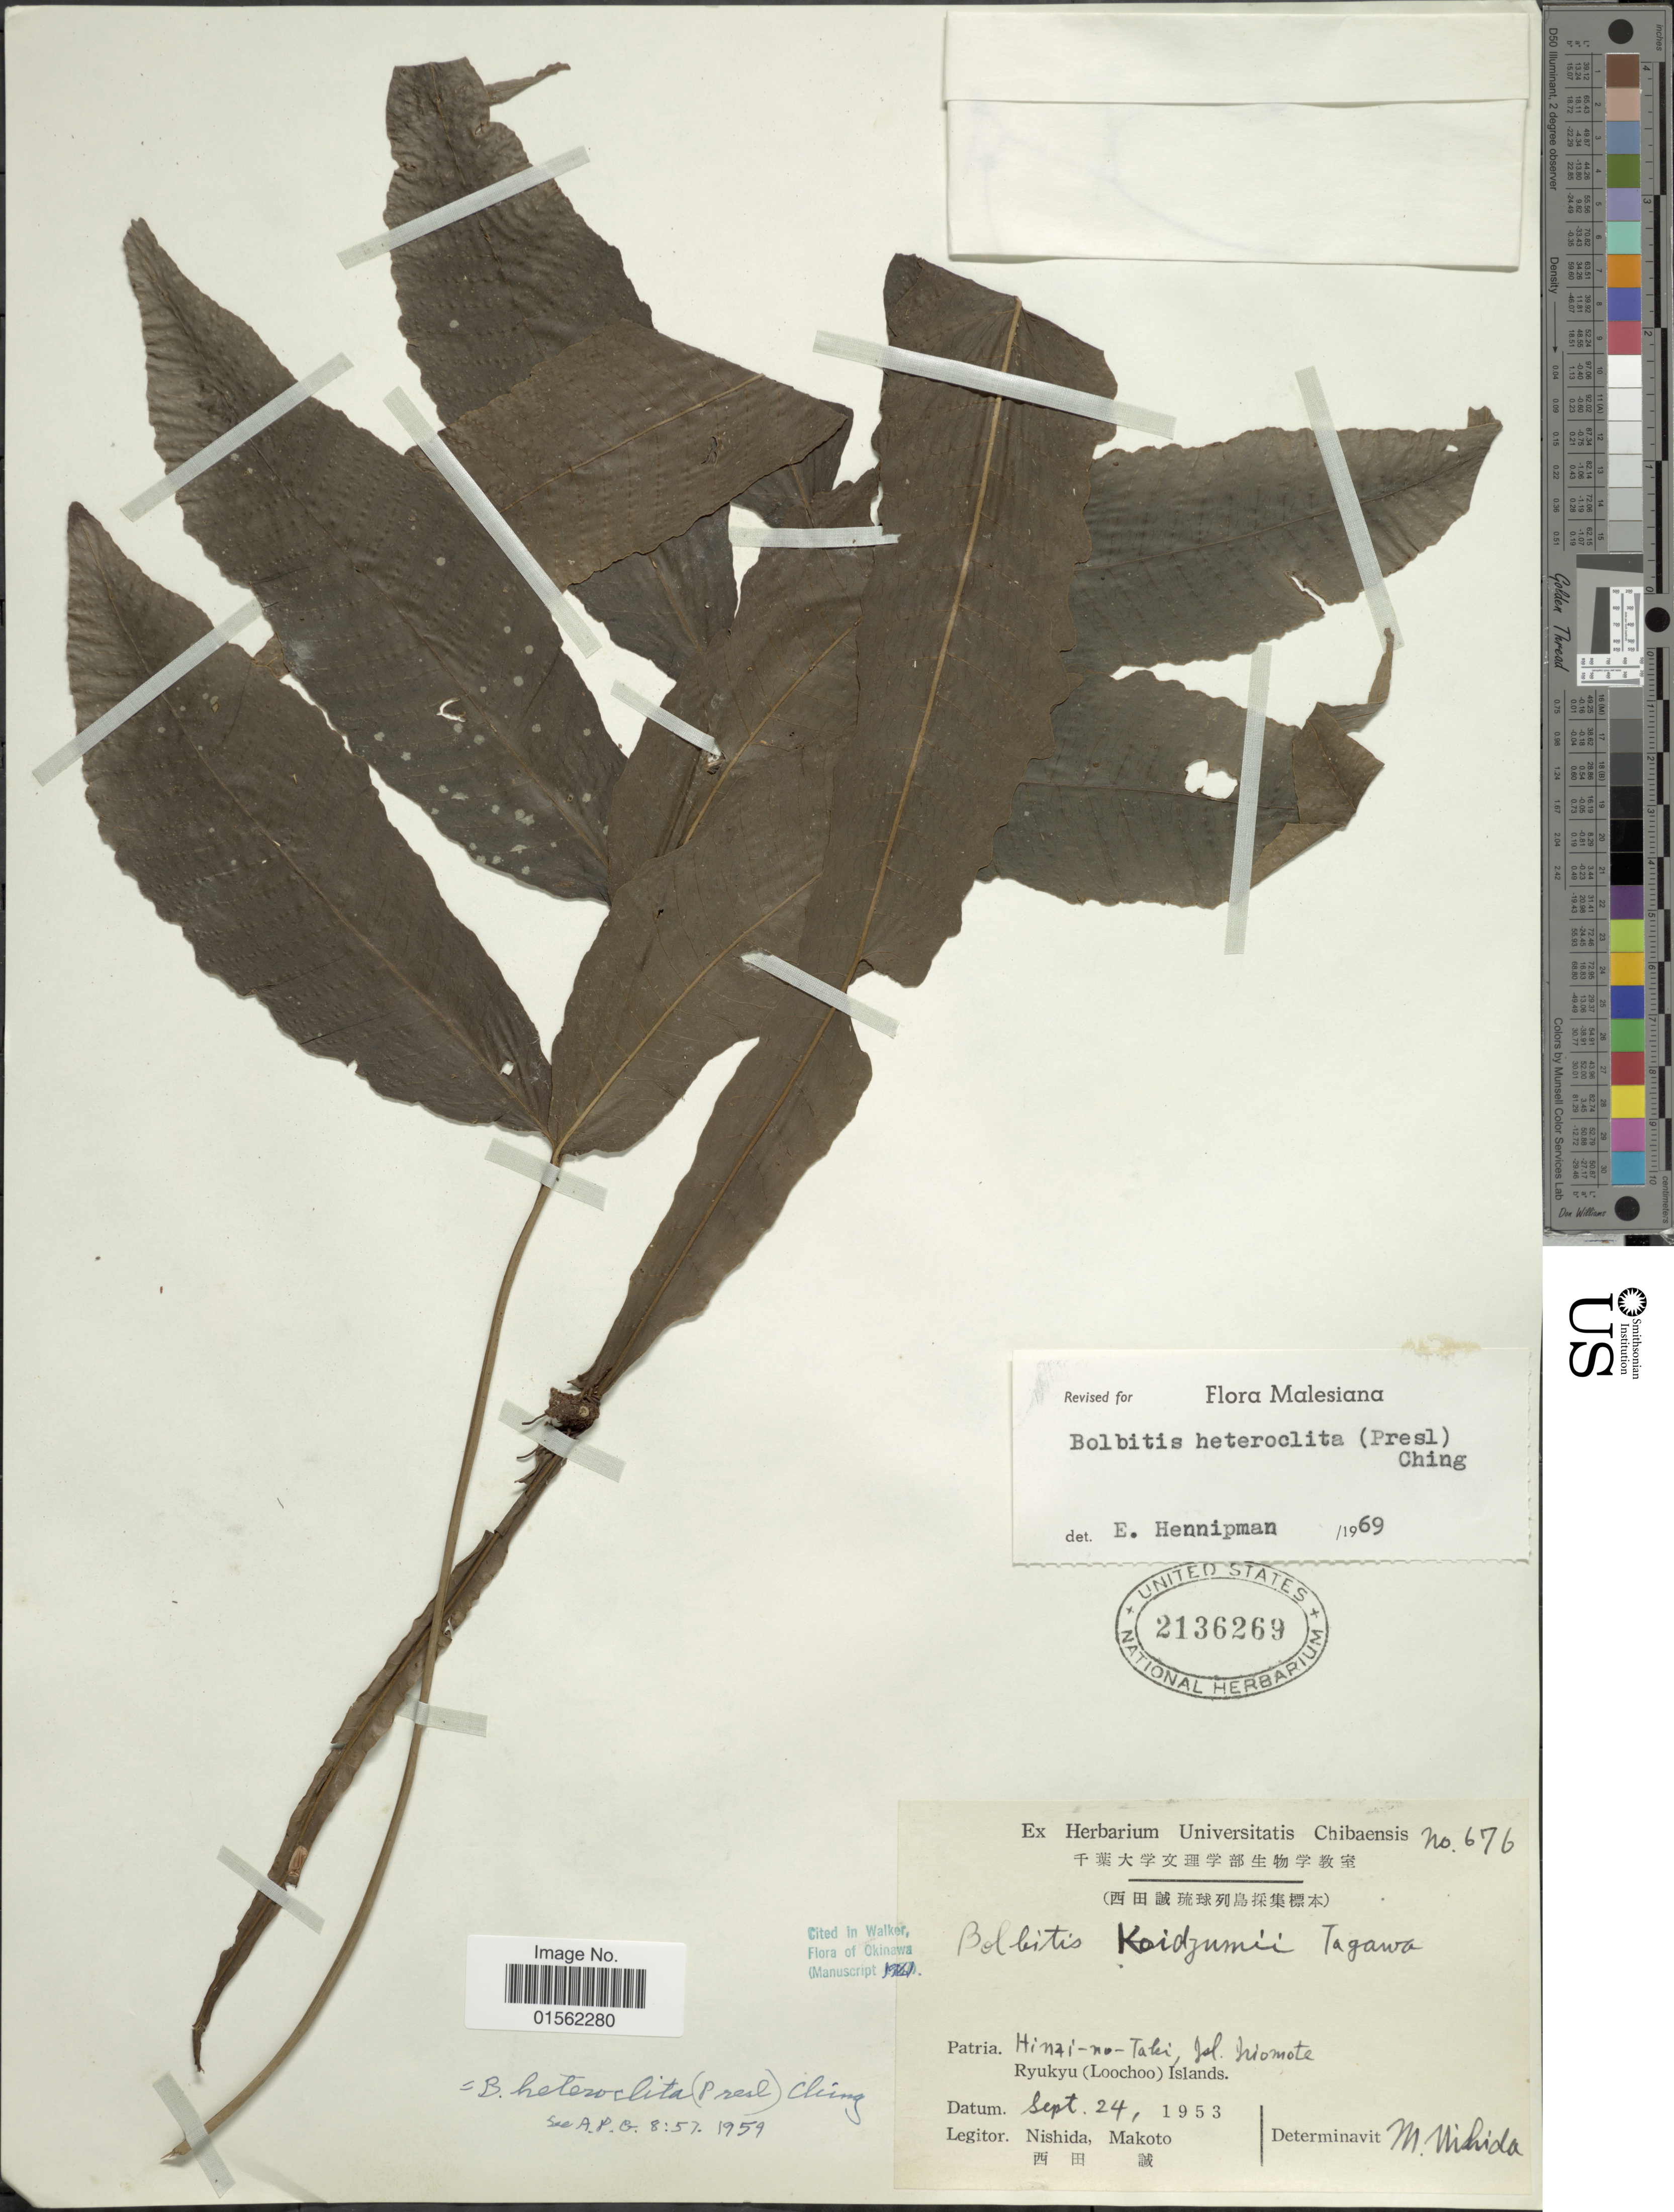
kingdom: Plantae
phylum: Tracheophyta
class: Polypodiopsida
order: Polypodiales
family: Dryopteridaceae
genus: Bolbitis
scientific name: Bolbitis heteroclita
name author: (C. Presl) Ching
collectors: N. Makoto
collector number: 676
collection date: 1953-09-24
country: Japan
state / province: Okinawa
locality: Hinai-no-taki, Isl. Iriomote, Ryukyu (Loochoo) Islands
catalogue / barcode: US 21362696